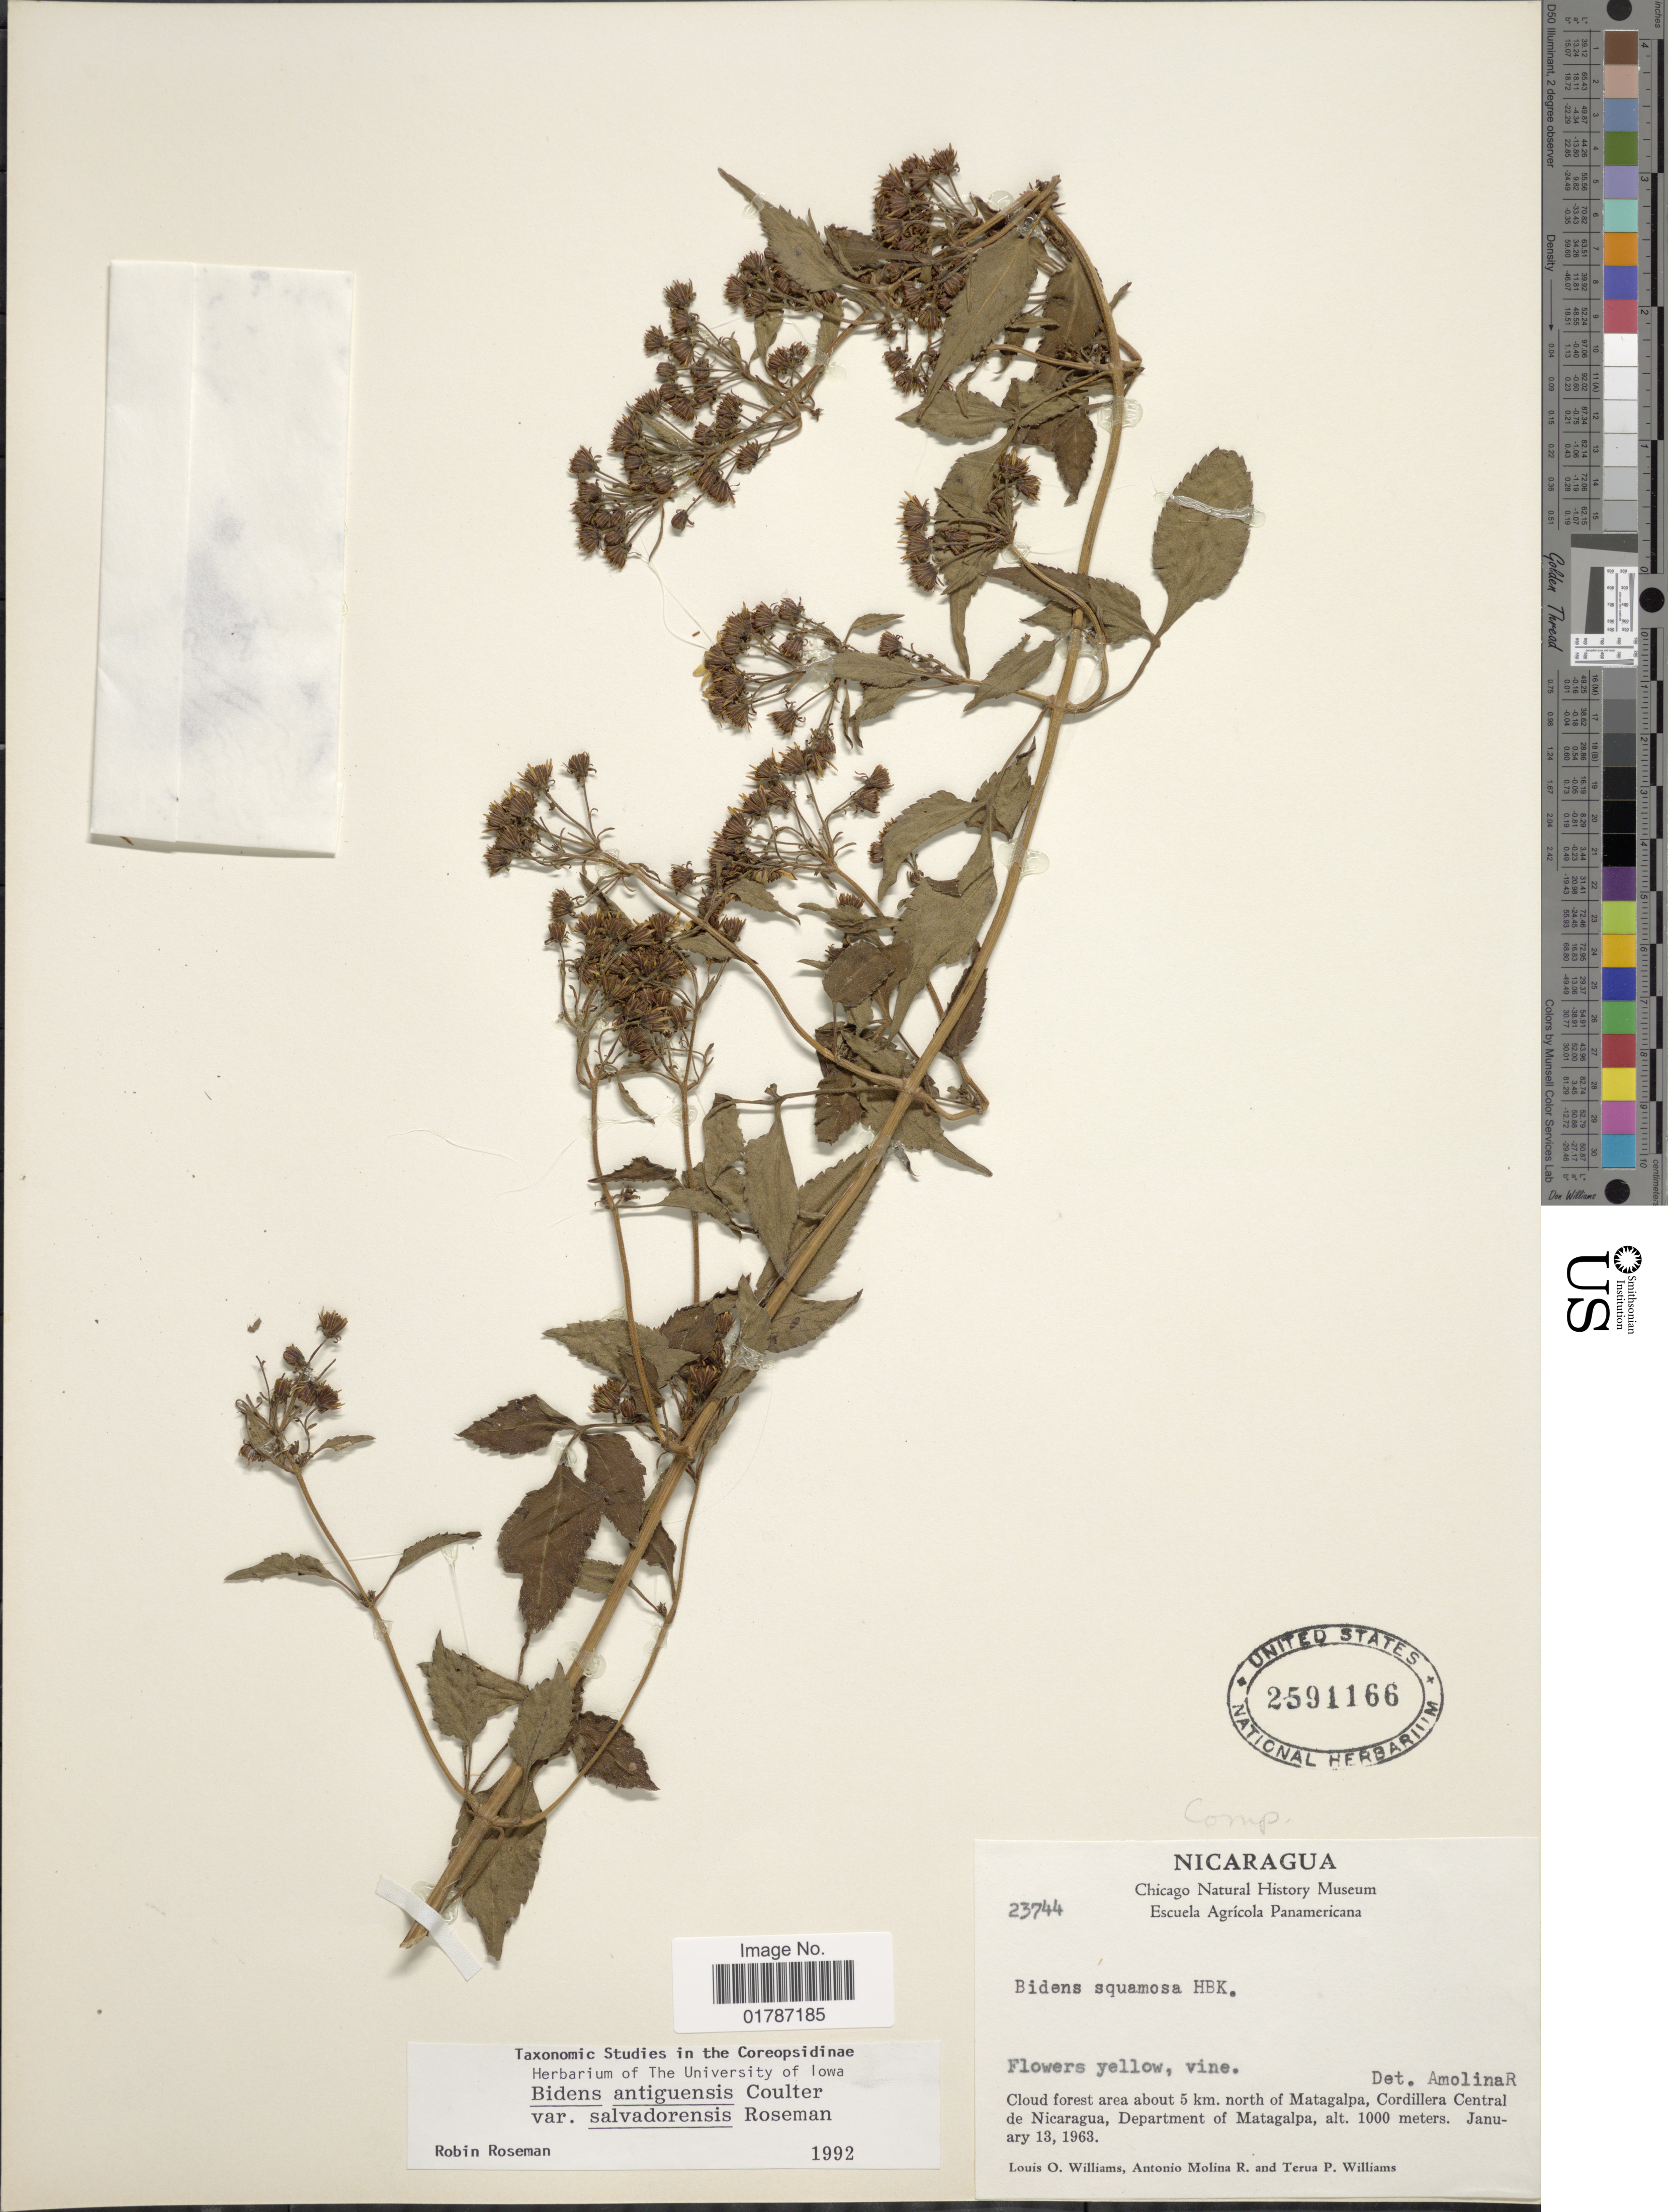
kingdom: Plantae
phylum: Tracheophyta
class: Magnoliopsida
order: Asterales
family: Asteraceae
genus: Bidens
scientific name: Bidens antiguensis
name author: J.M. Coult.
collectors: L. O. Williams, A. Molina R. & T. P. Williams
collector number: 23744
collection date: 1963-01-13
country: Nicaragua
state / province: Matagalpa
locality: Cloud forest area about 5 km. north of Matagalpa, Cordillera Central de Nicaragua, of Matagalpa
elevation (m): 1000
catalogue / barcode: US 2591166